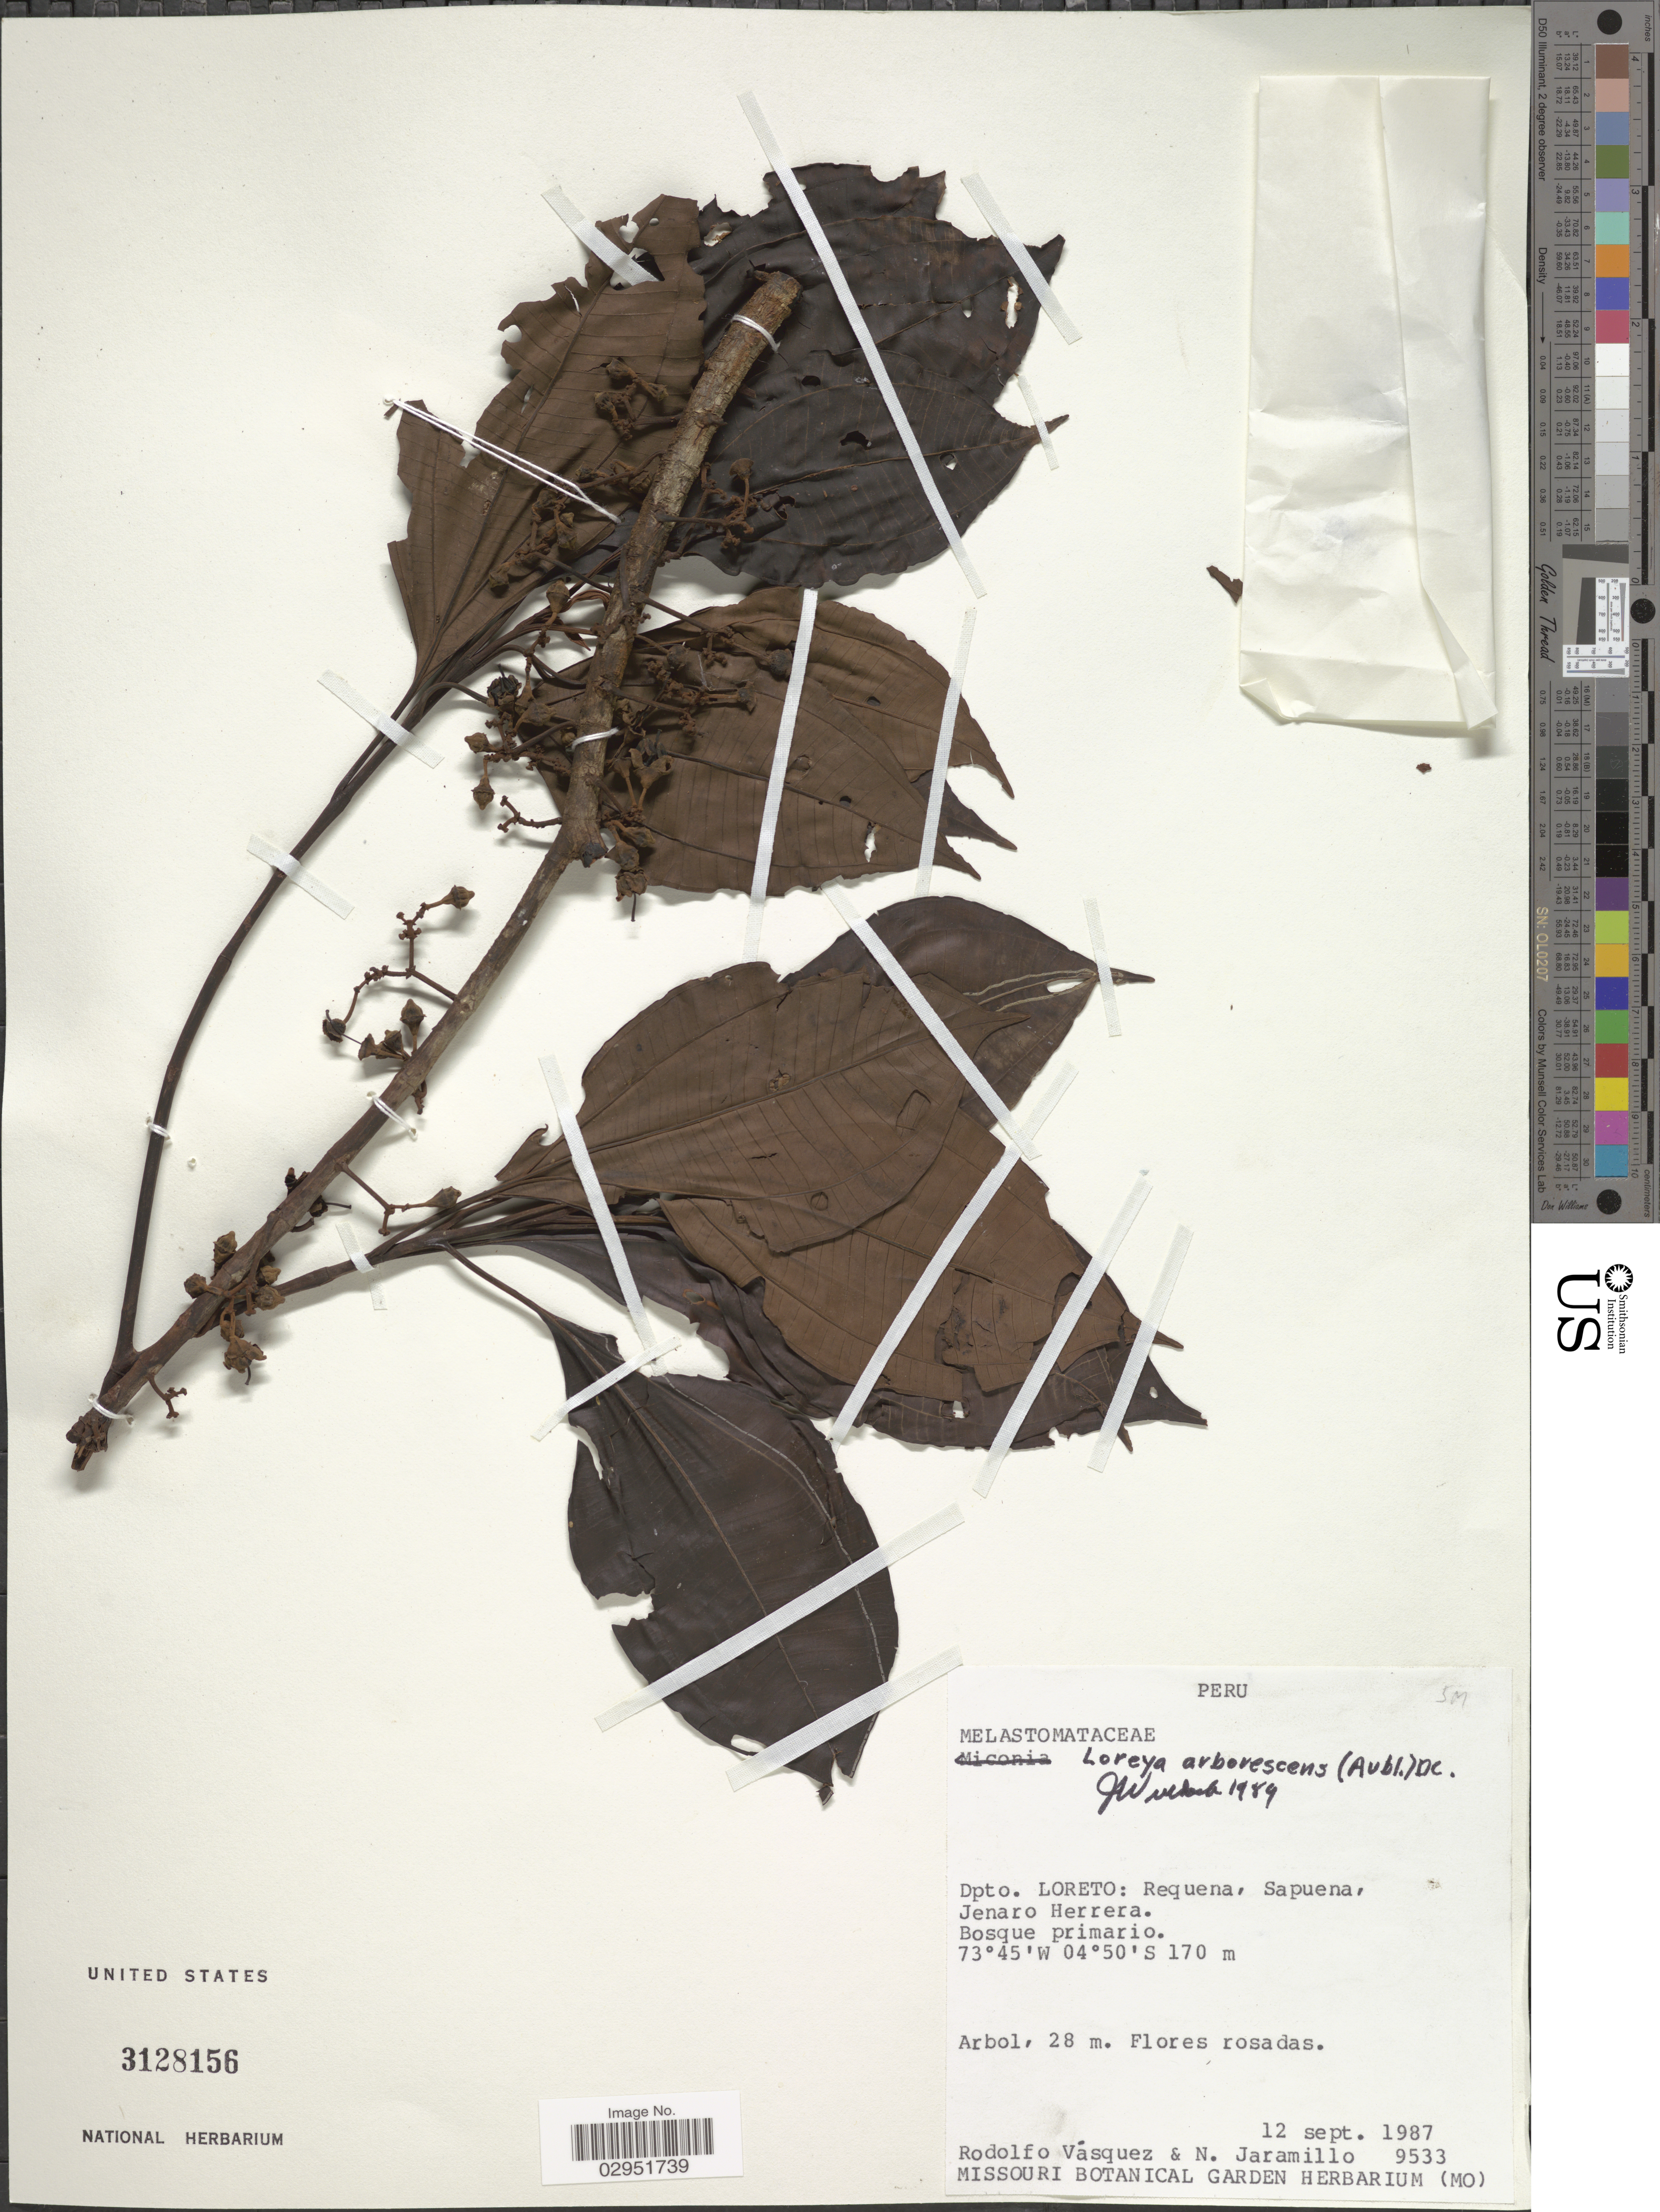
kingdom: Plantae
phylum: Tracheophyta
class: Magnoliopsida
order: Myrtales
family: Melastomataceae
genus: Bellucia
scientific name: Bellucia arborescens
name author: (Aubl.) Baill.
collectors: R. Vásquez & N. Jaramillo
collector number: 9533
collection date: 1987-09-12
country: Peru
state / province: Loreto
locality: Dpto. Loreto: Requena, Sapuena, Jenaro Herrera.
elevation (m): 170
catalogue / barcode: US 3128156